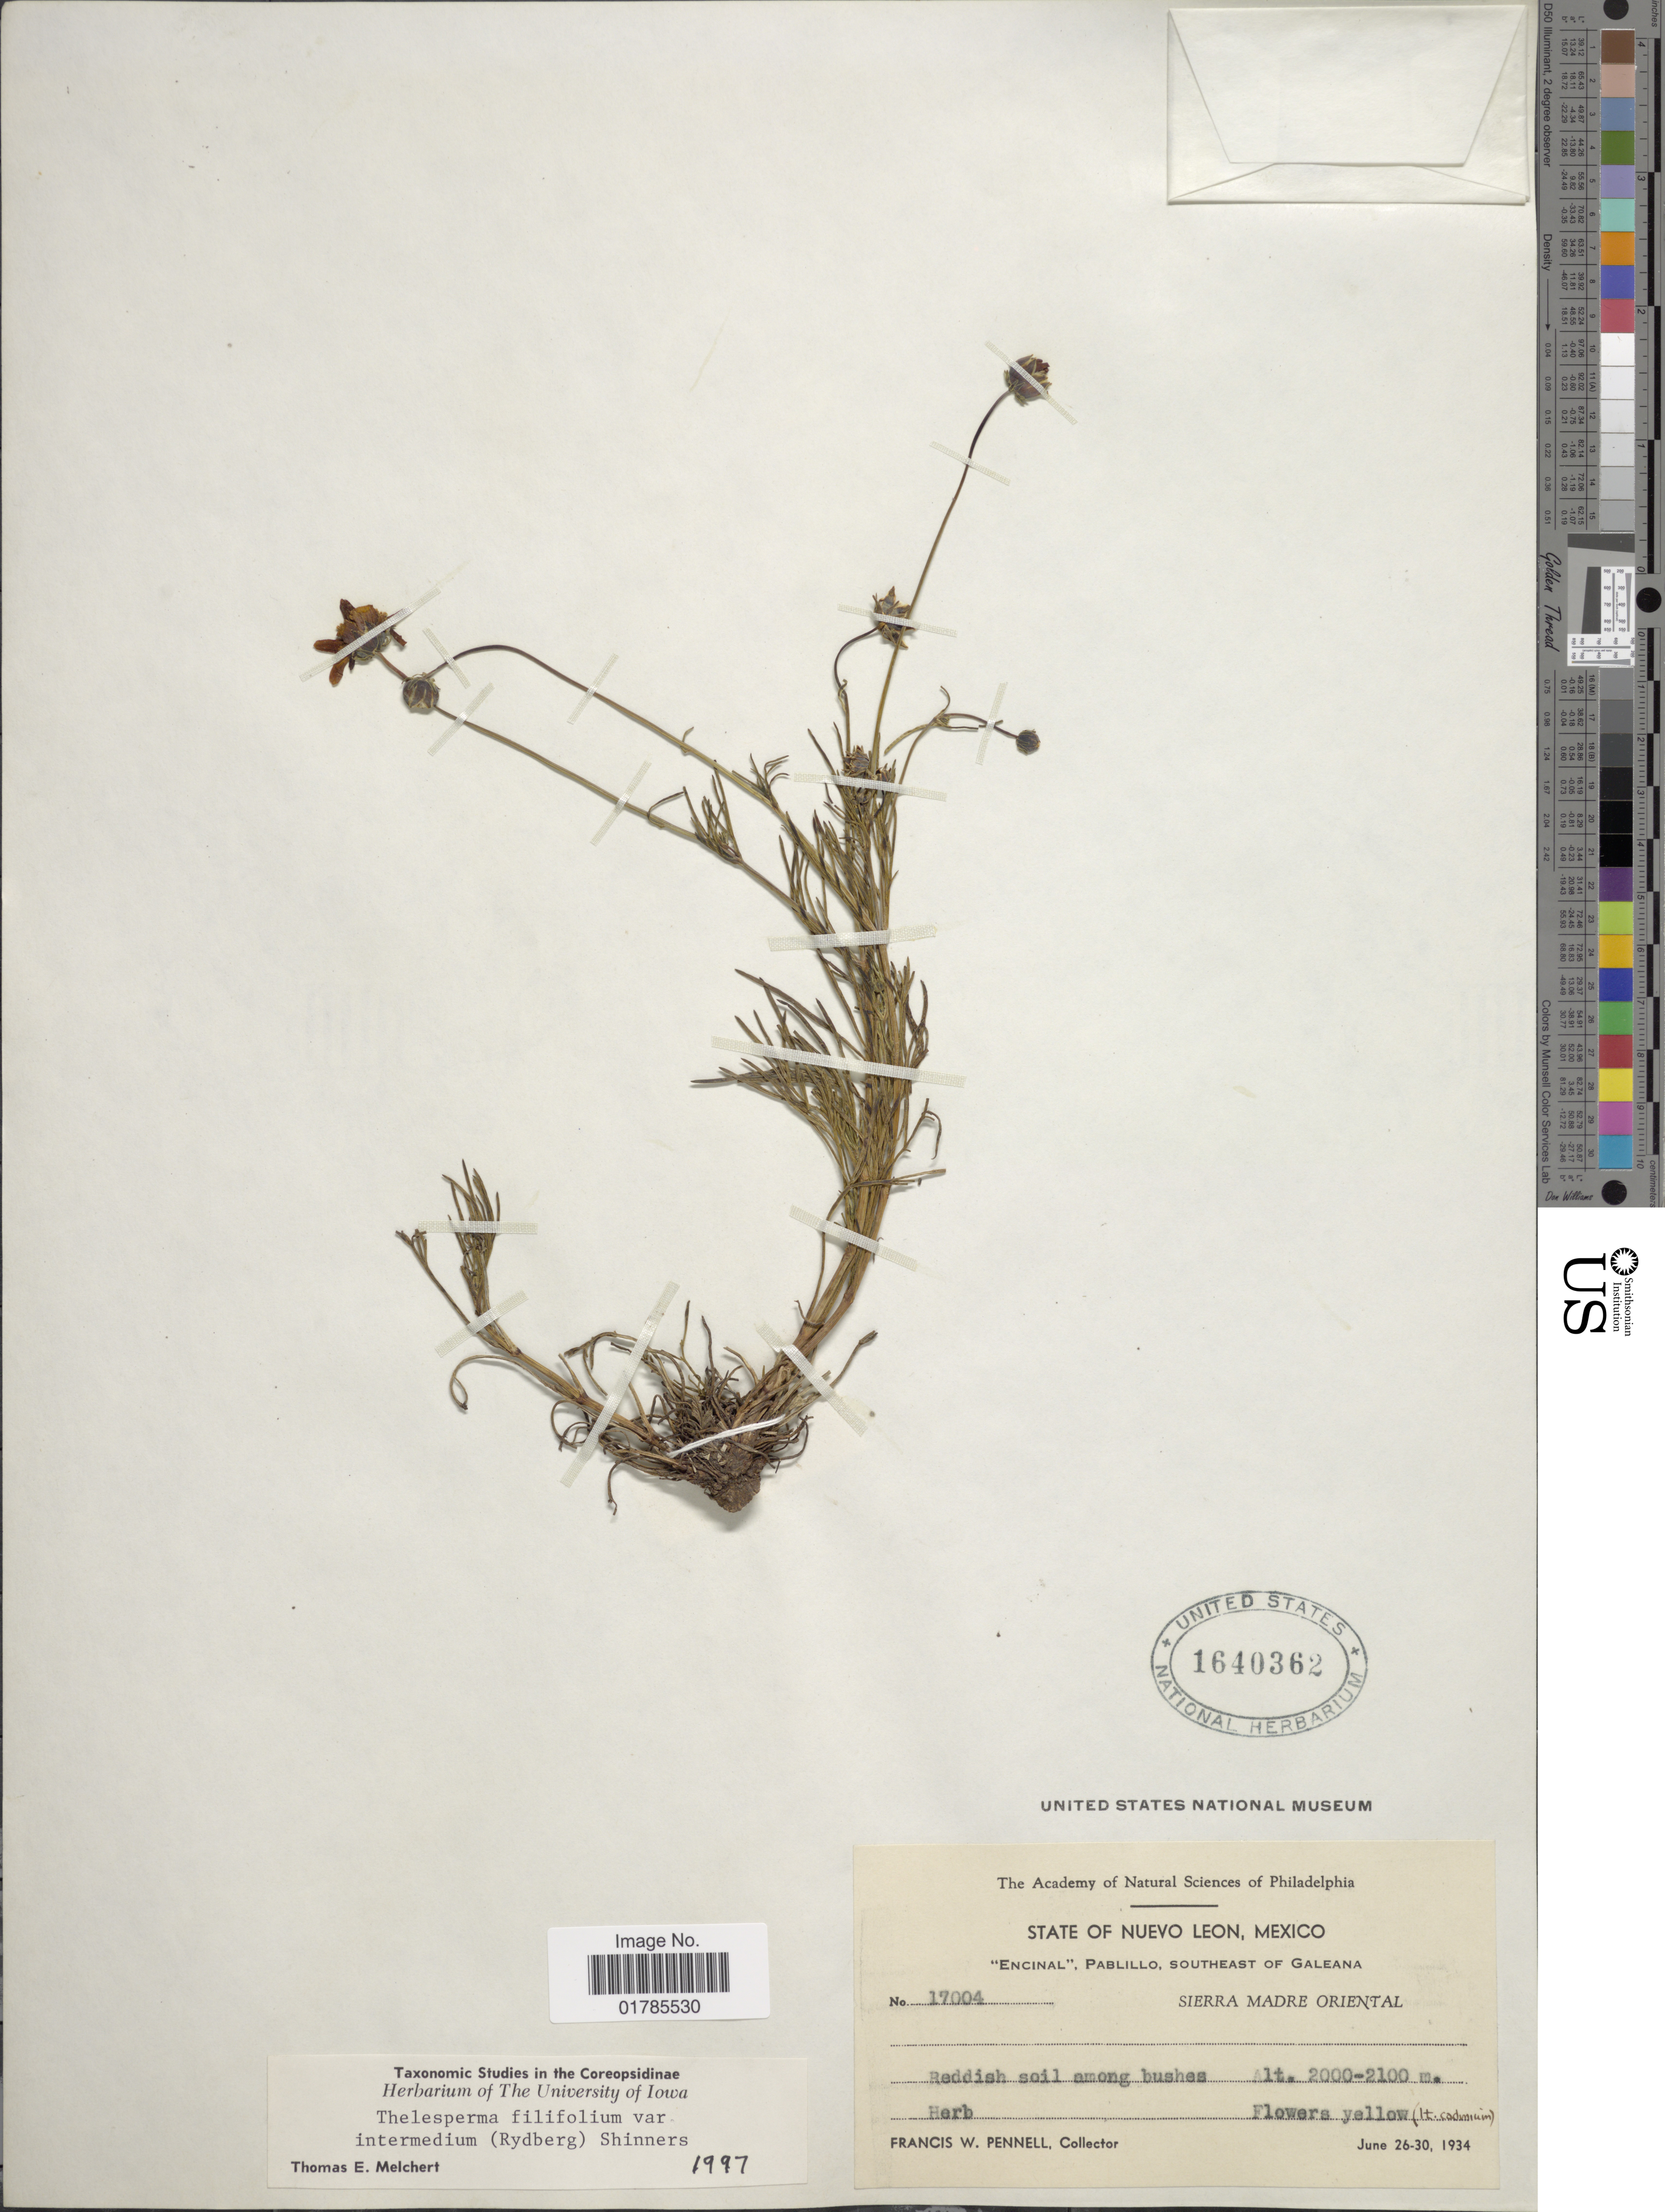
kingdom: Plantae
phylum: Tracheophyta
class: Magnoliopsida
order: Asterales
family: Asteraceae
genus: Thelesperma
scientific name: Thelesperma filifolium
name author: (Hook.) A. Gray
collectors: F. W. Pennell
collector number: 17004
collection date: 1934-06-26/1934-06-30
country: Mexico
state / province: Nuevo León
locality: Encinal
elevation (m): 2000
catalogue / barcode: US 1640362